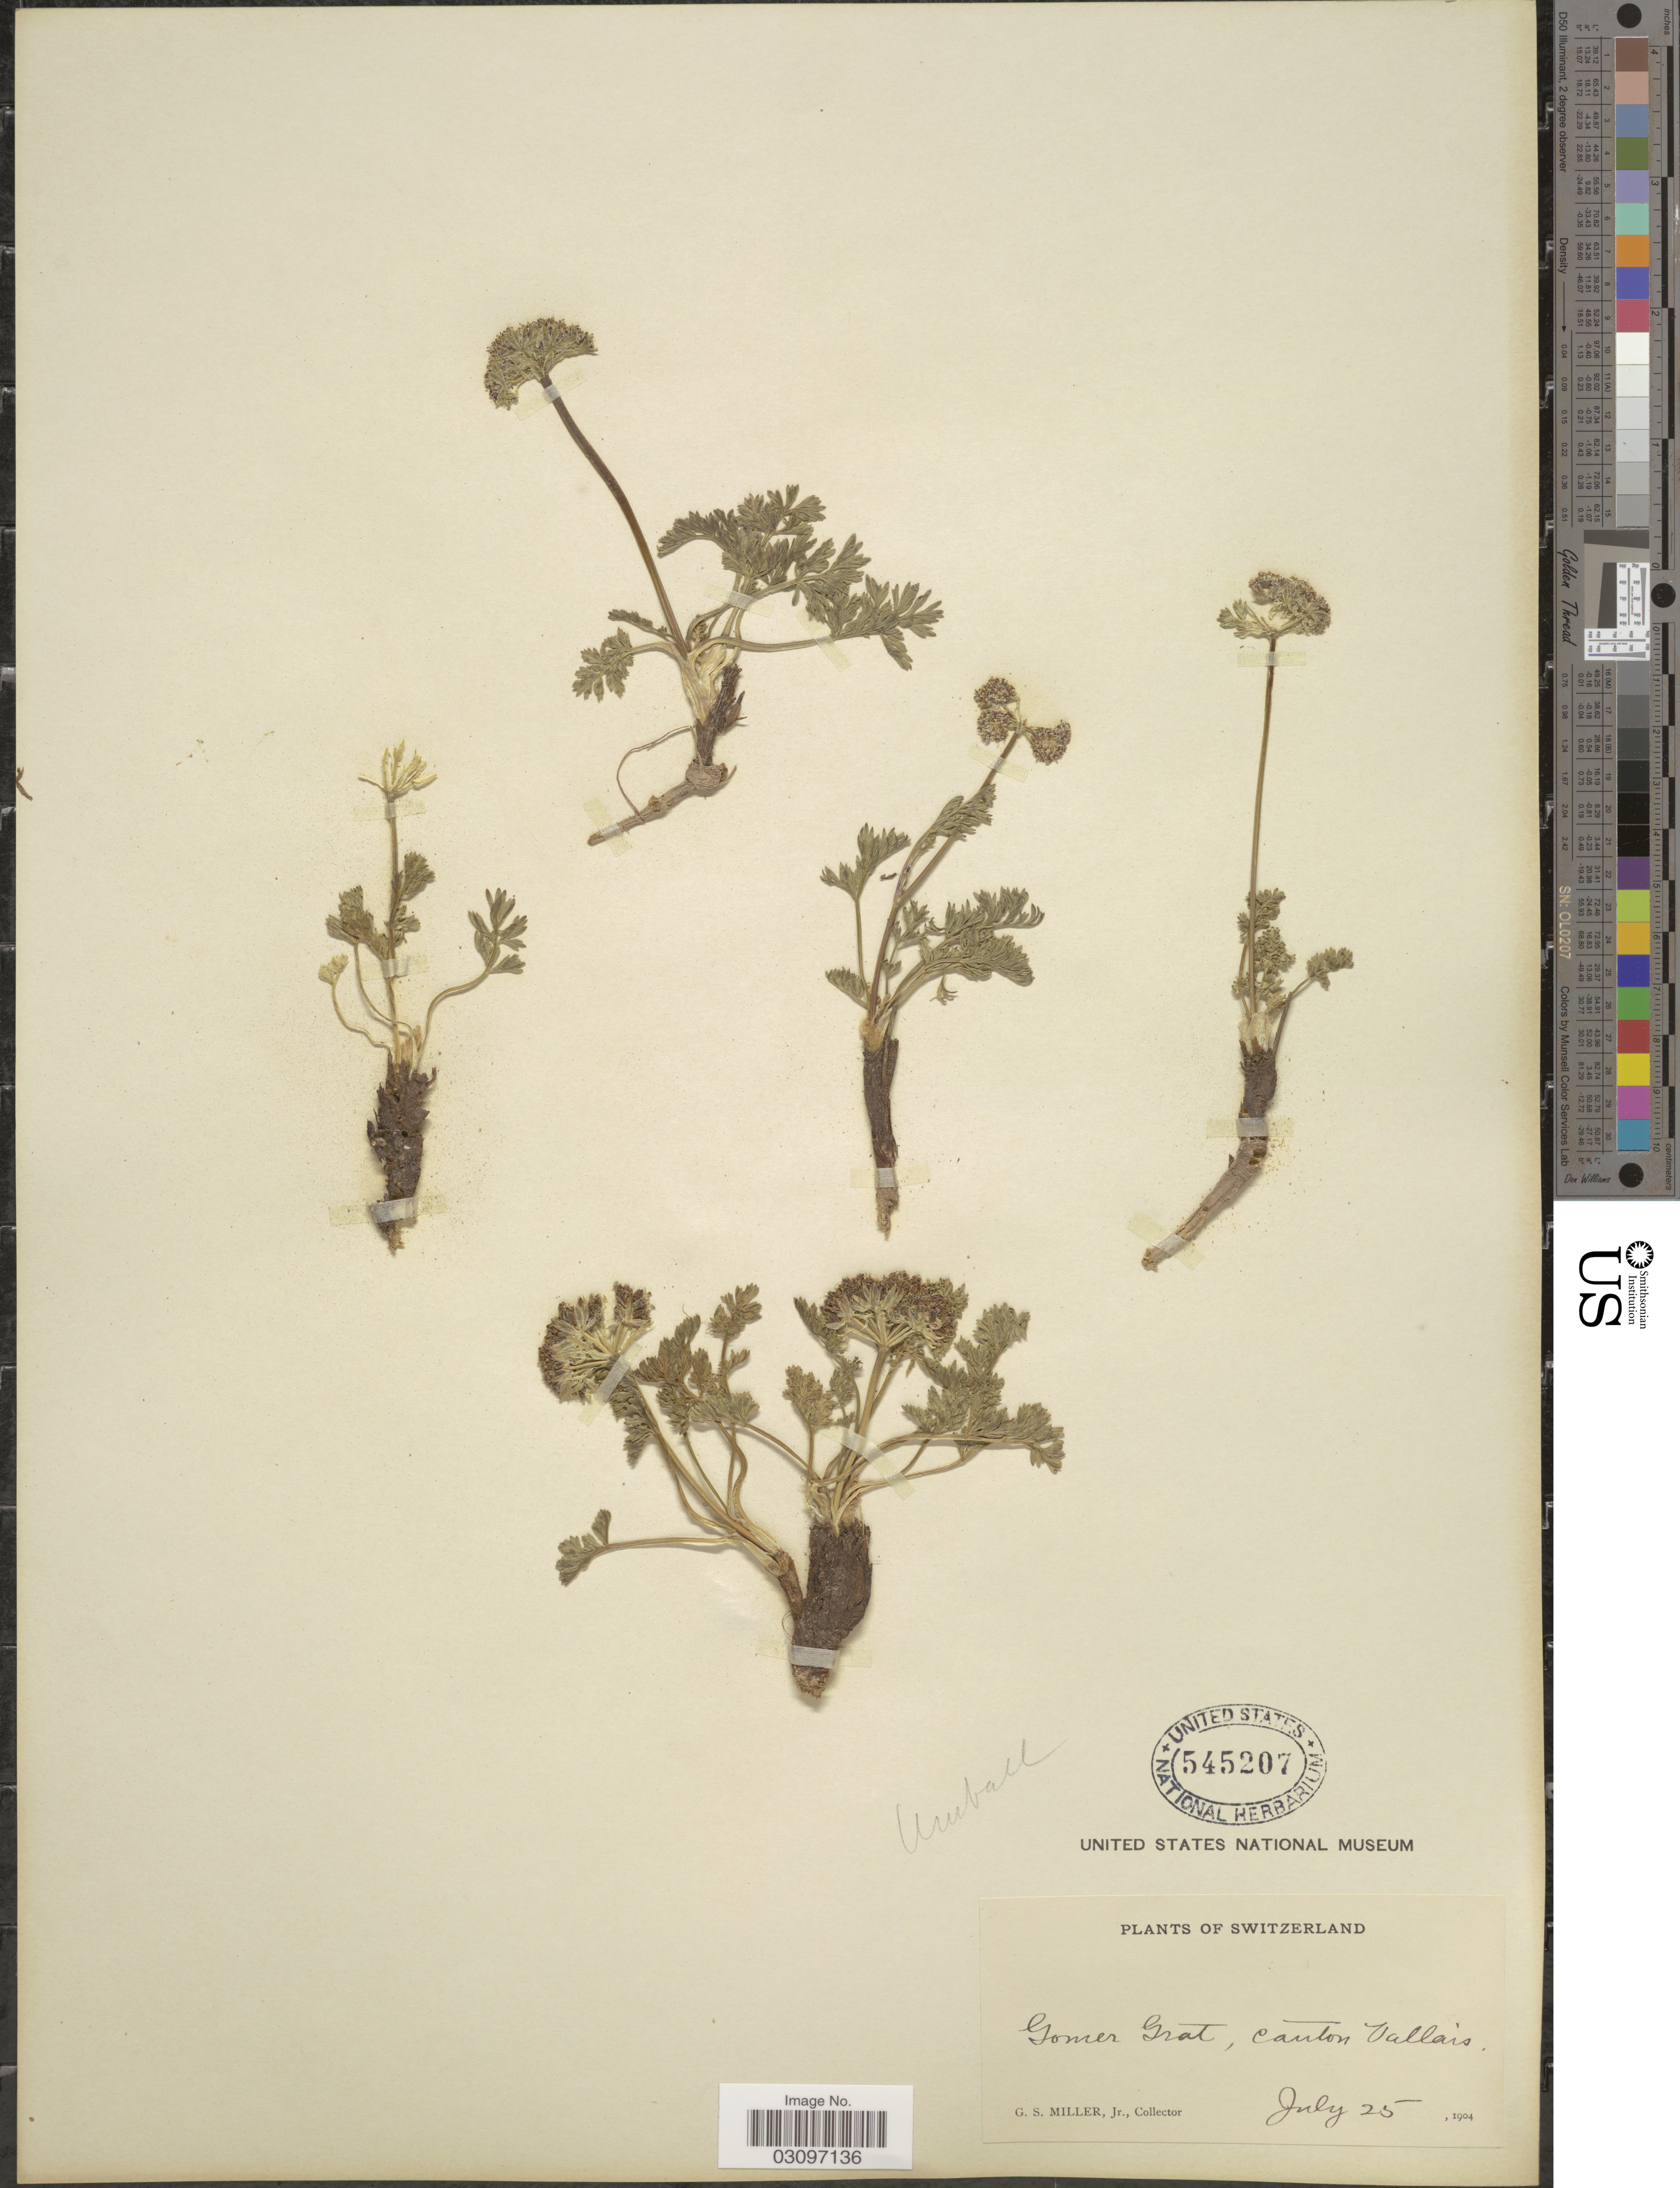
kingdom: Plantae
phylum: Tracheophyta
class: Magnoliopsida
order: Apiales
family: Apiaceae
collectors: G. S. Miller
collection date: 1904-07-25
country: Switzerland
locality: Gomer Grat, canton Vallais.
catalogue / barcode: US 545207